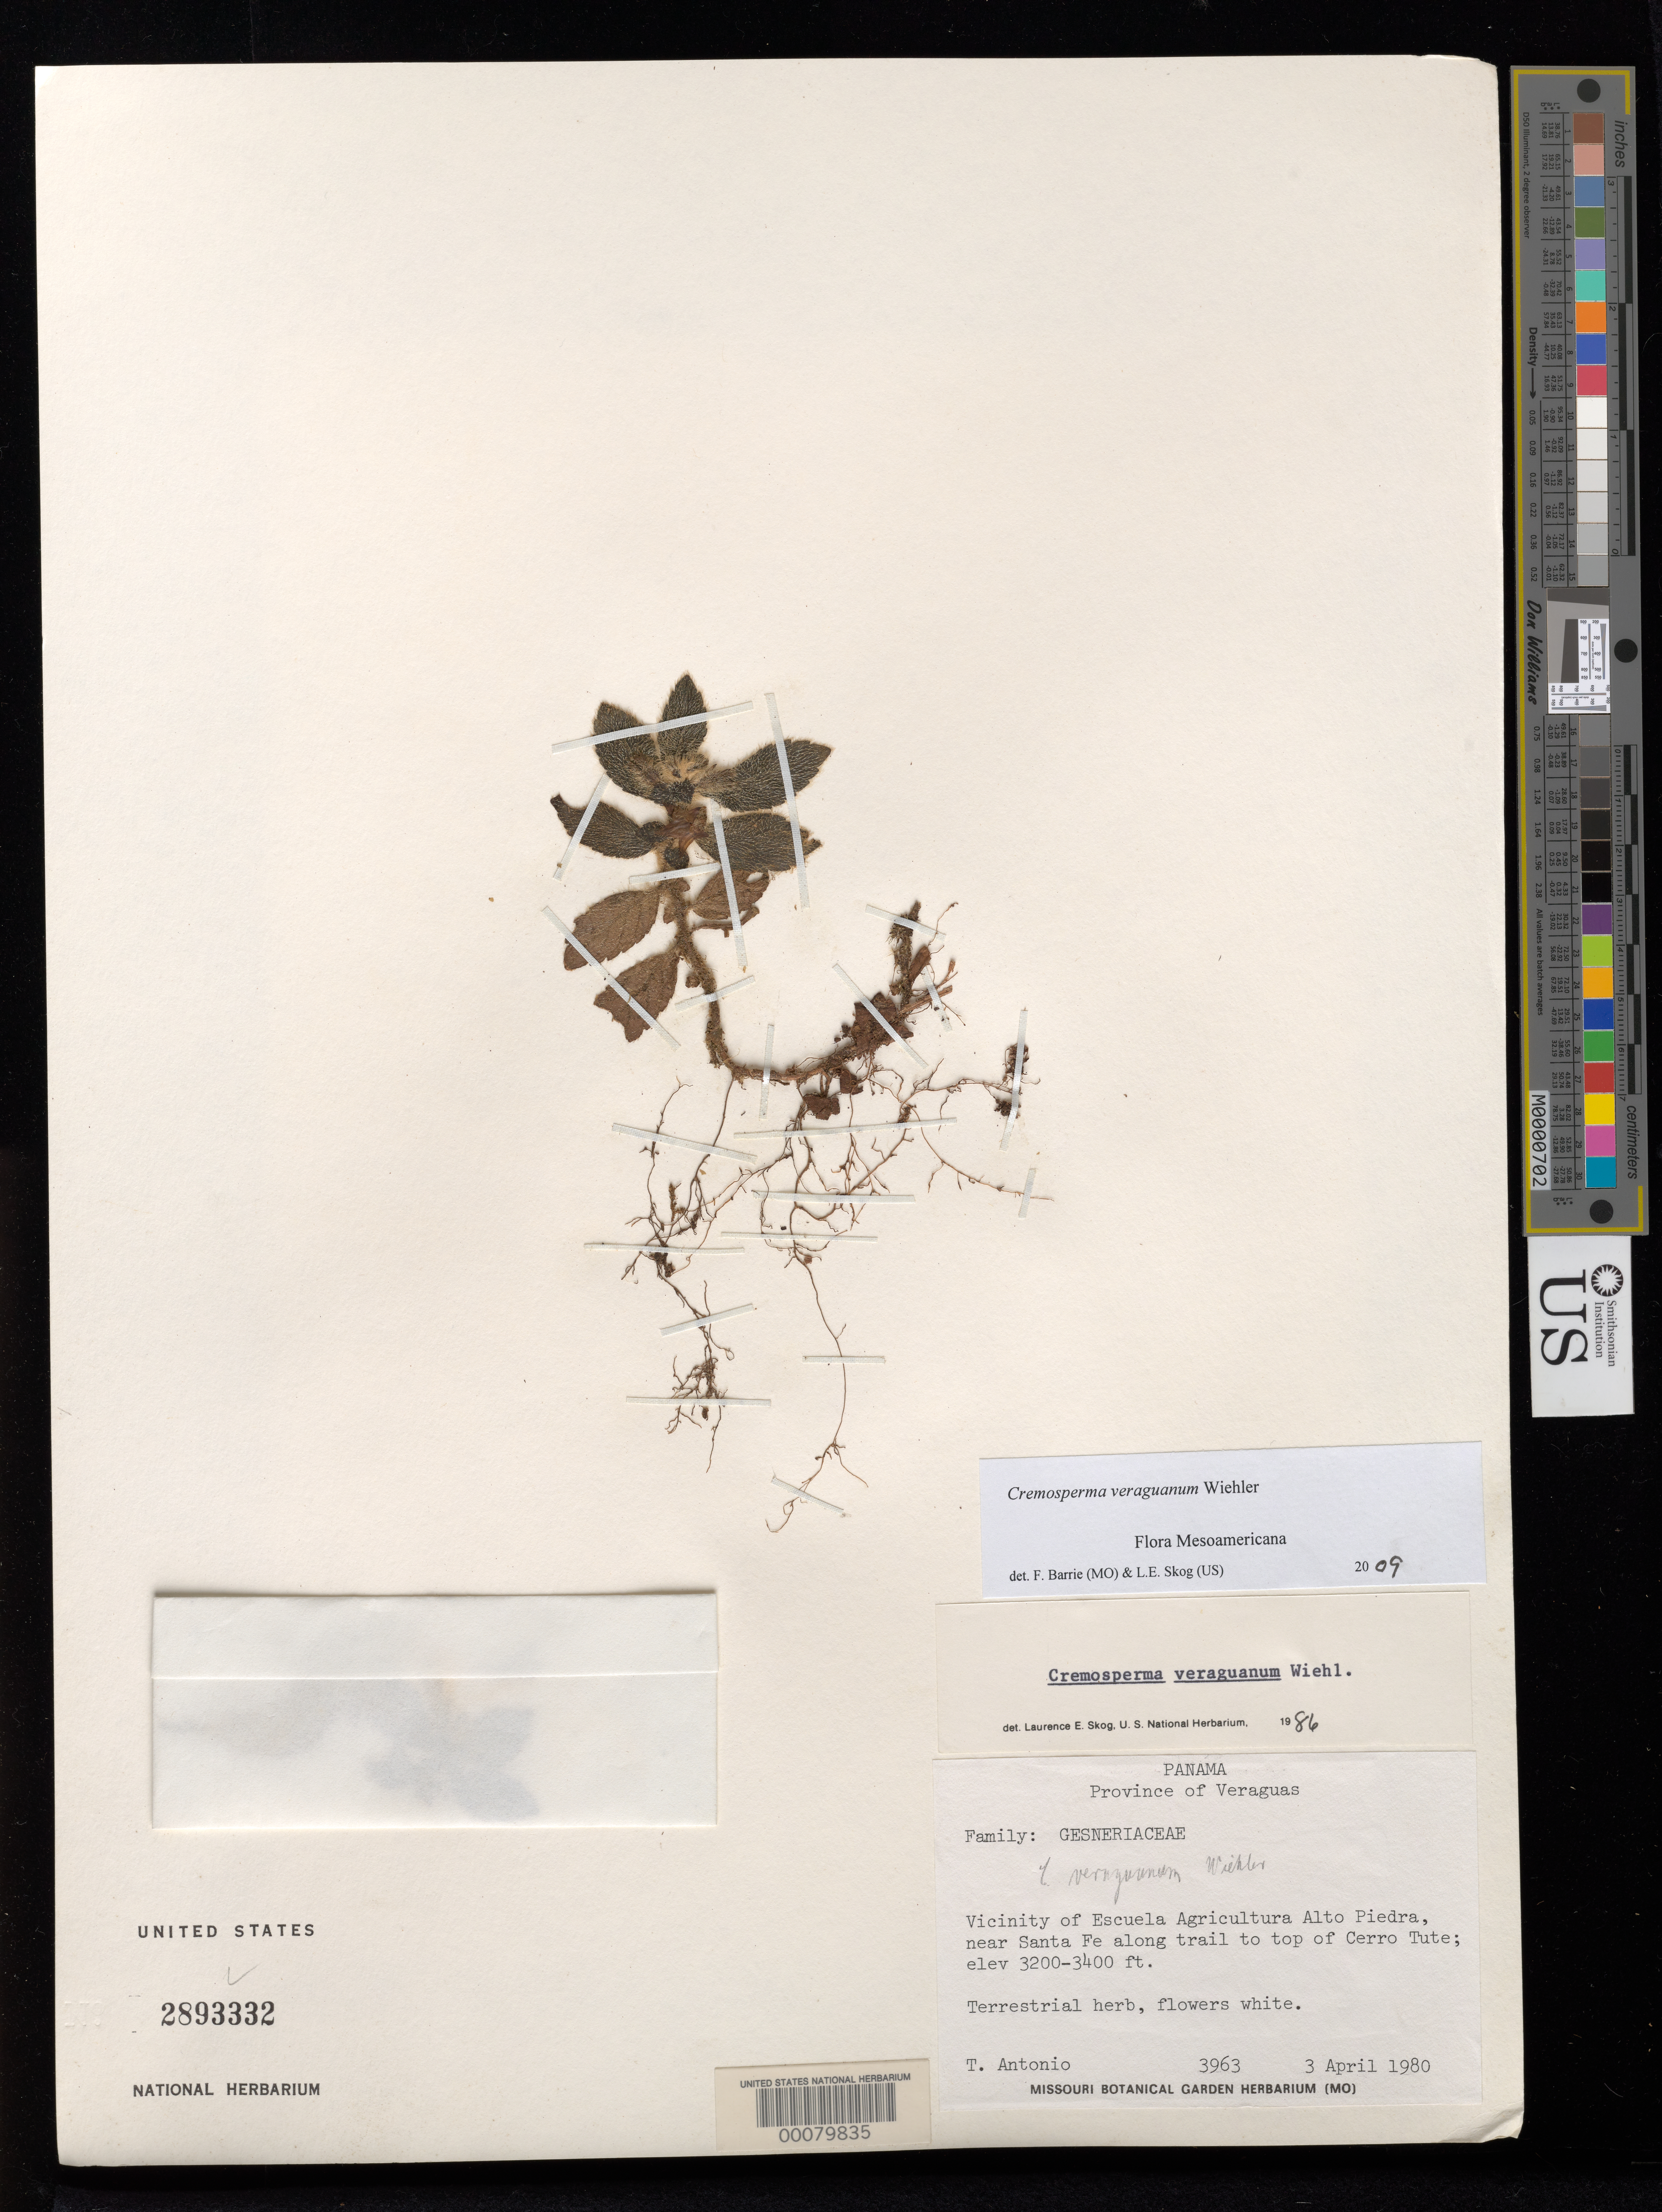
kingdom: Plantae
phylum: Tracheophyta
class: Magnoliopsida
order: Lamiales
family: Gesneriaceae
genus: Cremosperma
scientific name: Cremosperma veraguanum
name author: Wiehler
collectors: T. Antonio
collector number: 3963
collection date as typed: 03 Apr 1980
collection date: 1980-04-03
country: Panama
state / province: Veraguas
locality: Vicinity of Escuela Agricultura Alto Piedra, near Santa Fe along trail to top of Cerro Tute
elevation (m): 975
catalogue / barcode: US 2893332